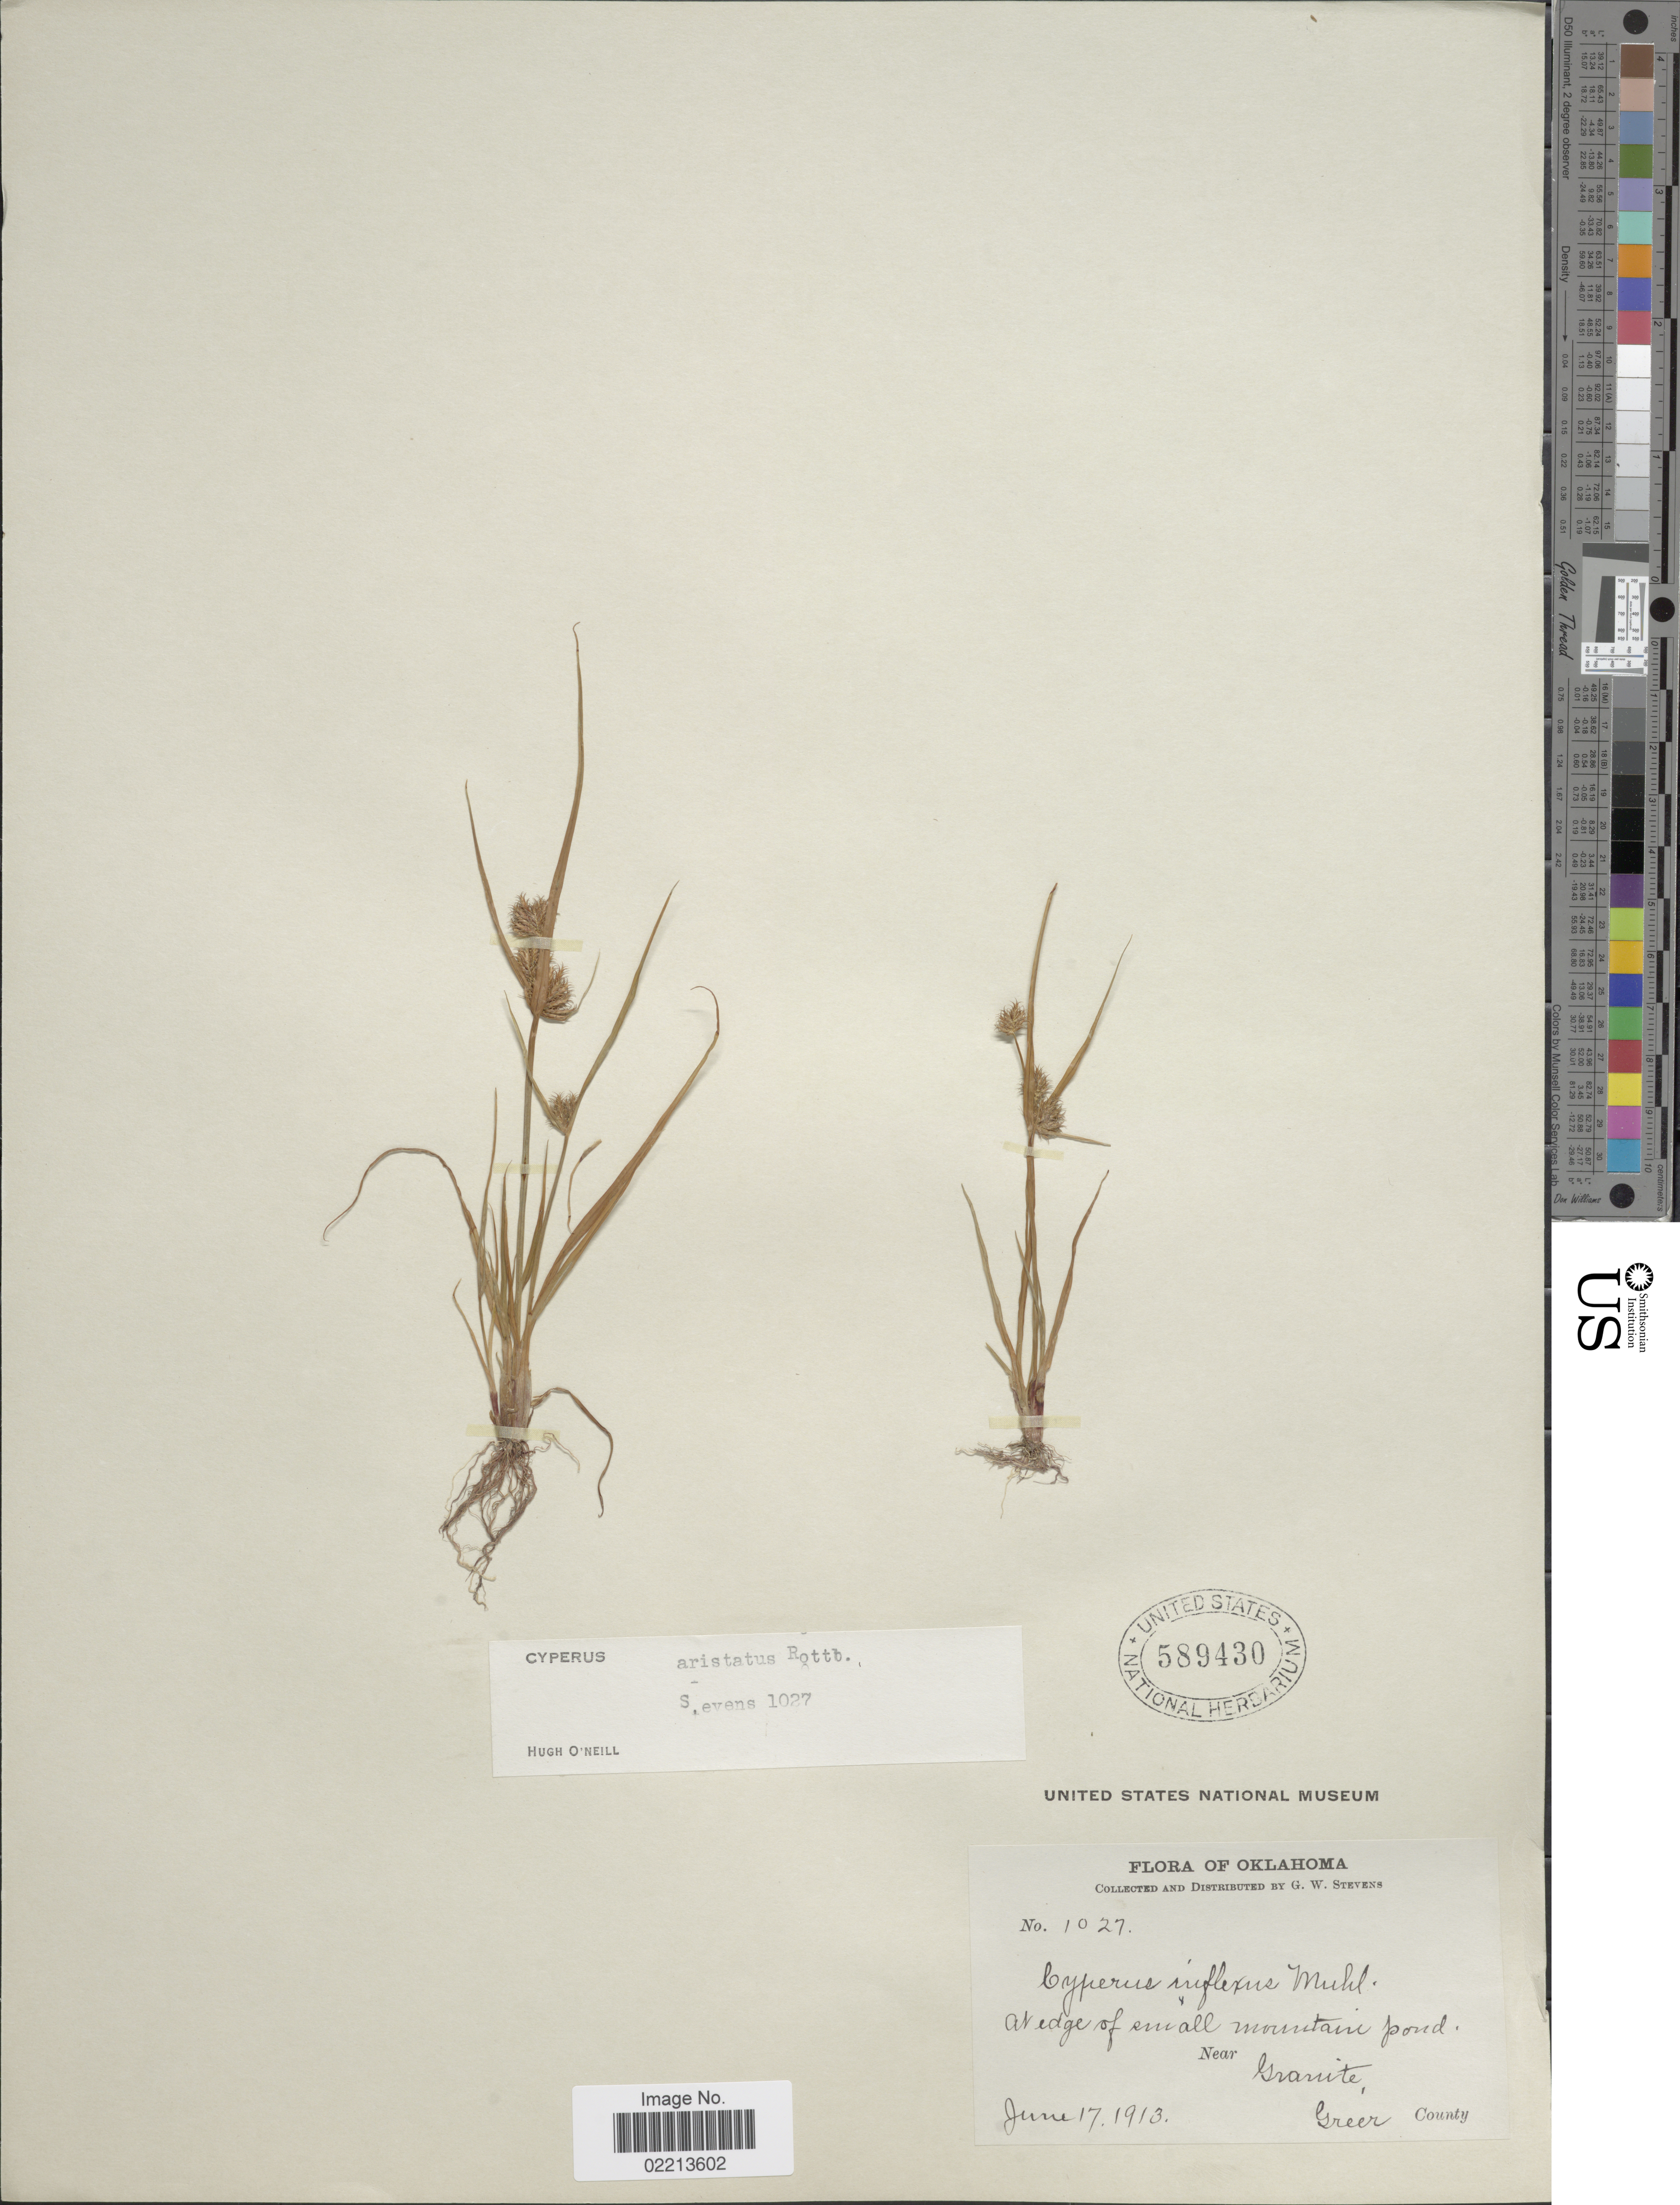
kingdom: Plantae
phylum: Tracheophyta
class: Liliopsida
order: Poales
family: Cyperaceae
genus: Cyperus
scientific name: Cyperus squarrosus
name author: L.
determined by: Strong, Mark T., (BOT), Smithsonian Institution - National Museum of Natural History (UNITED STATES)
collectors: G. W. Stevens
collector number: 1027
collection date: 1913-06-17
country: United States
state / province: Oklahoma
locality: At edge of small mountain pond, near Granite, Greer County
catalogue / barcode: US 589430